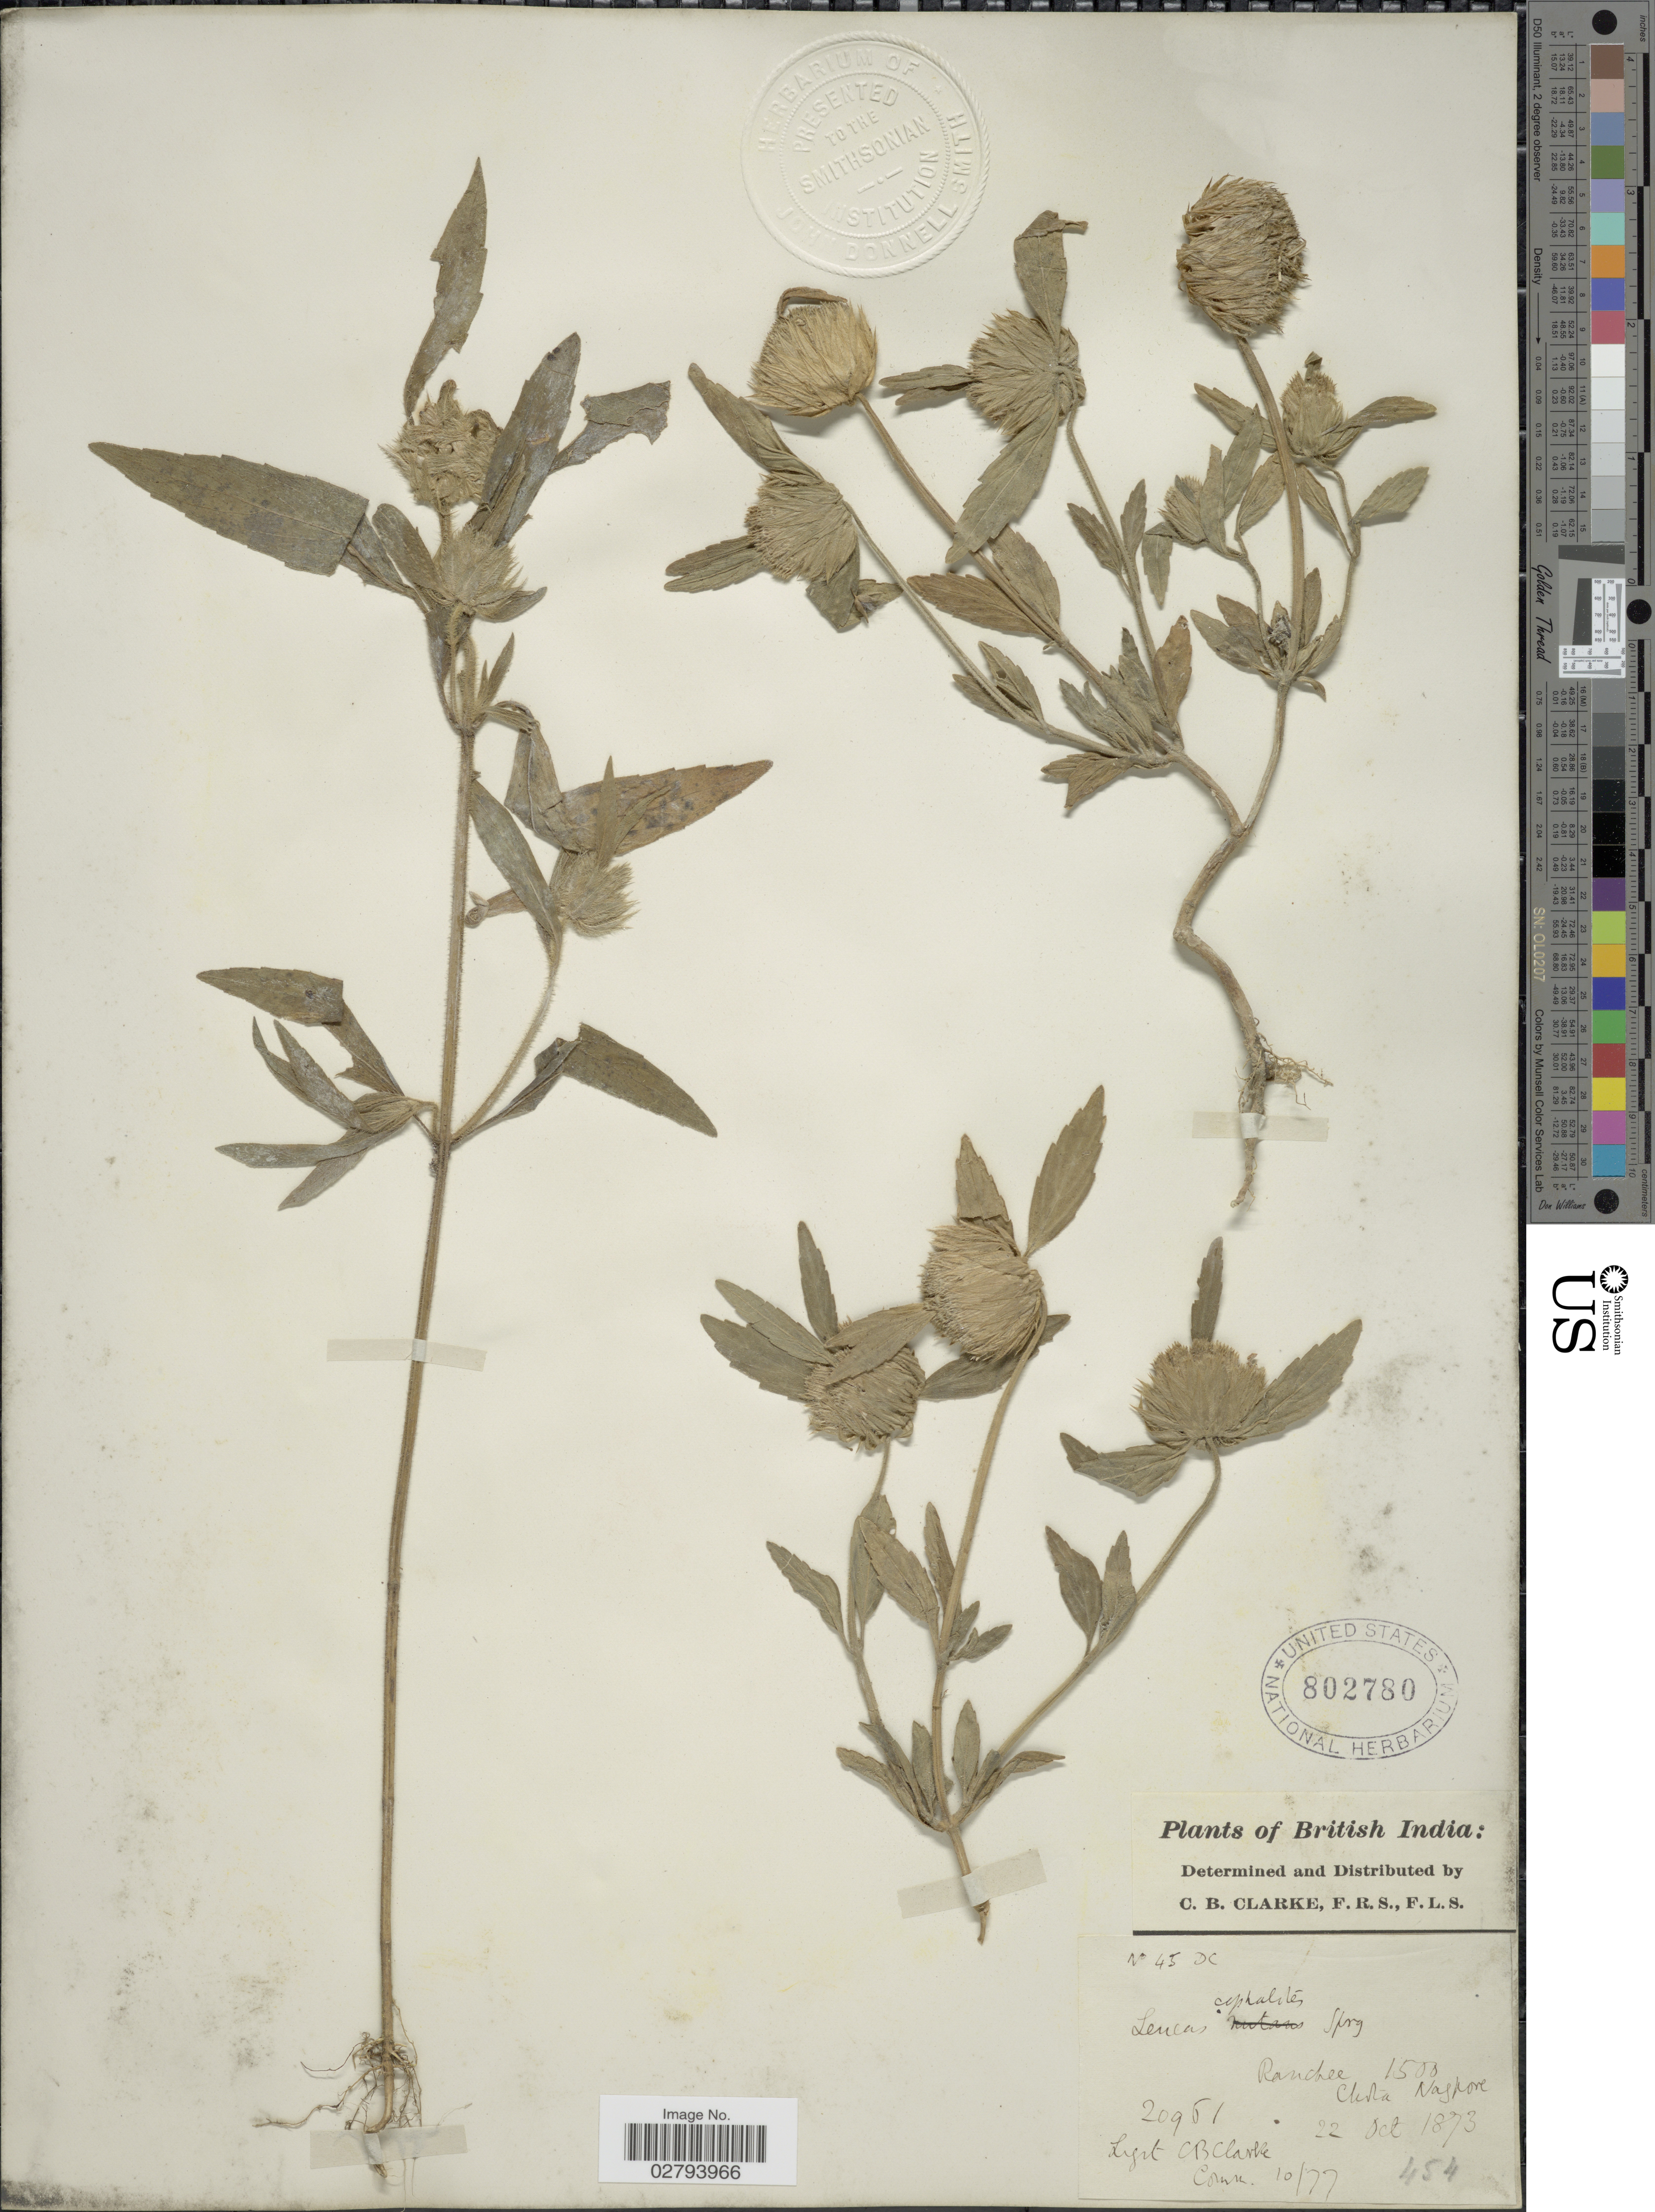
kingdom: Plantae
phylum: Tracheophyta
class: Magnoliopsida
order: Lamiales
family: Lamiaceae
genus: Leucas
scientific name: Leucas cephalotes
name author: (A. Roth) Spreng.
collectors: C. B. Clarke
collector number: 20951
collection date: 1873-10-22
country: India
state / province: Maharashtra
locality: British India, Ranchee India Nagpore.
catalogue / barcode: US 802780